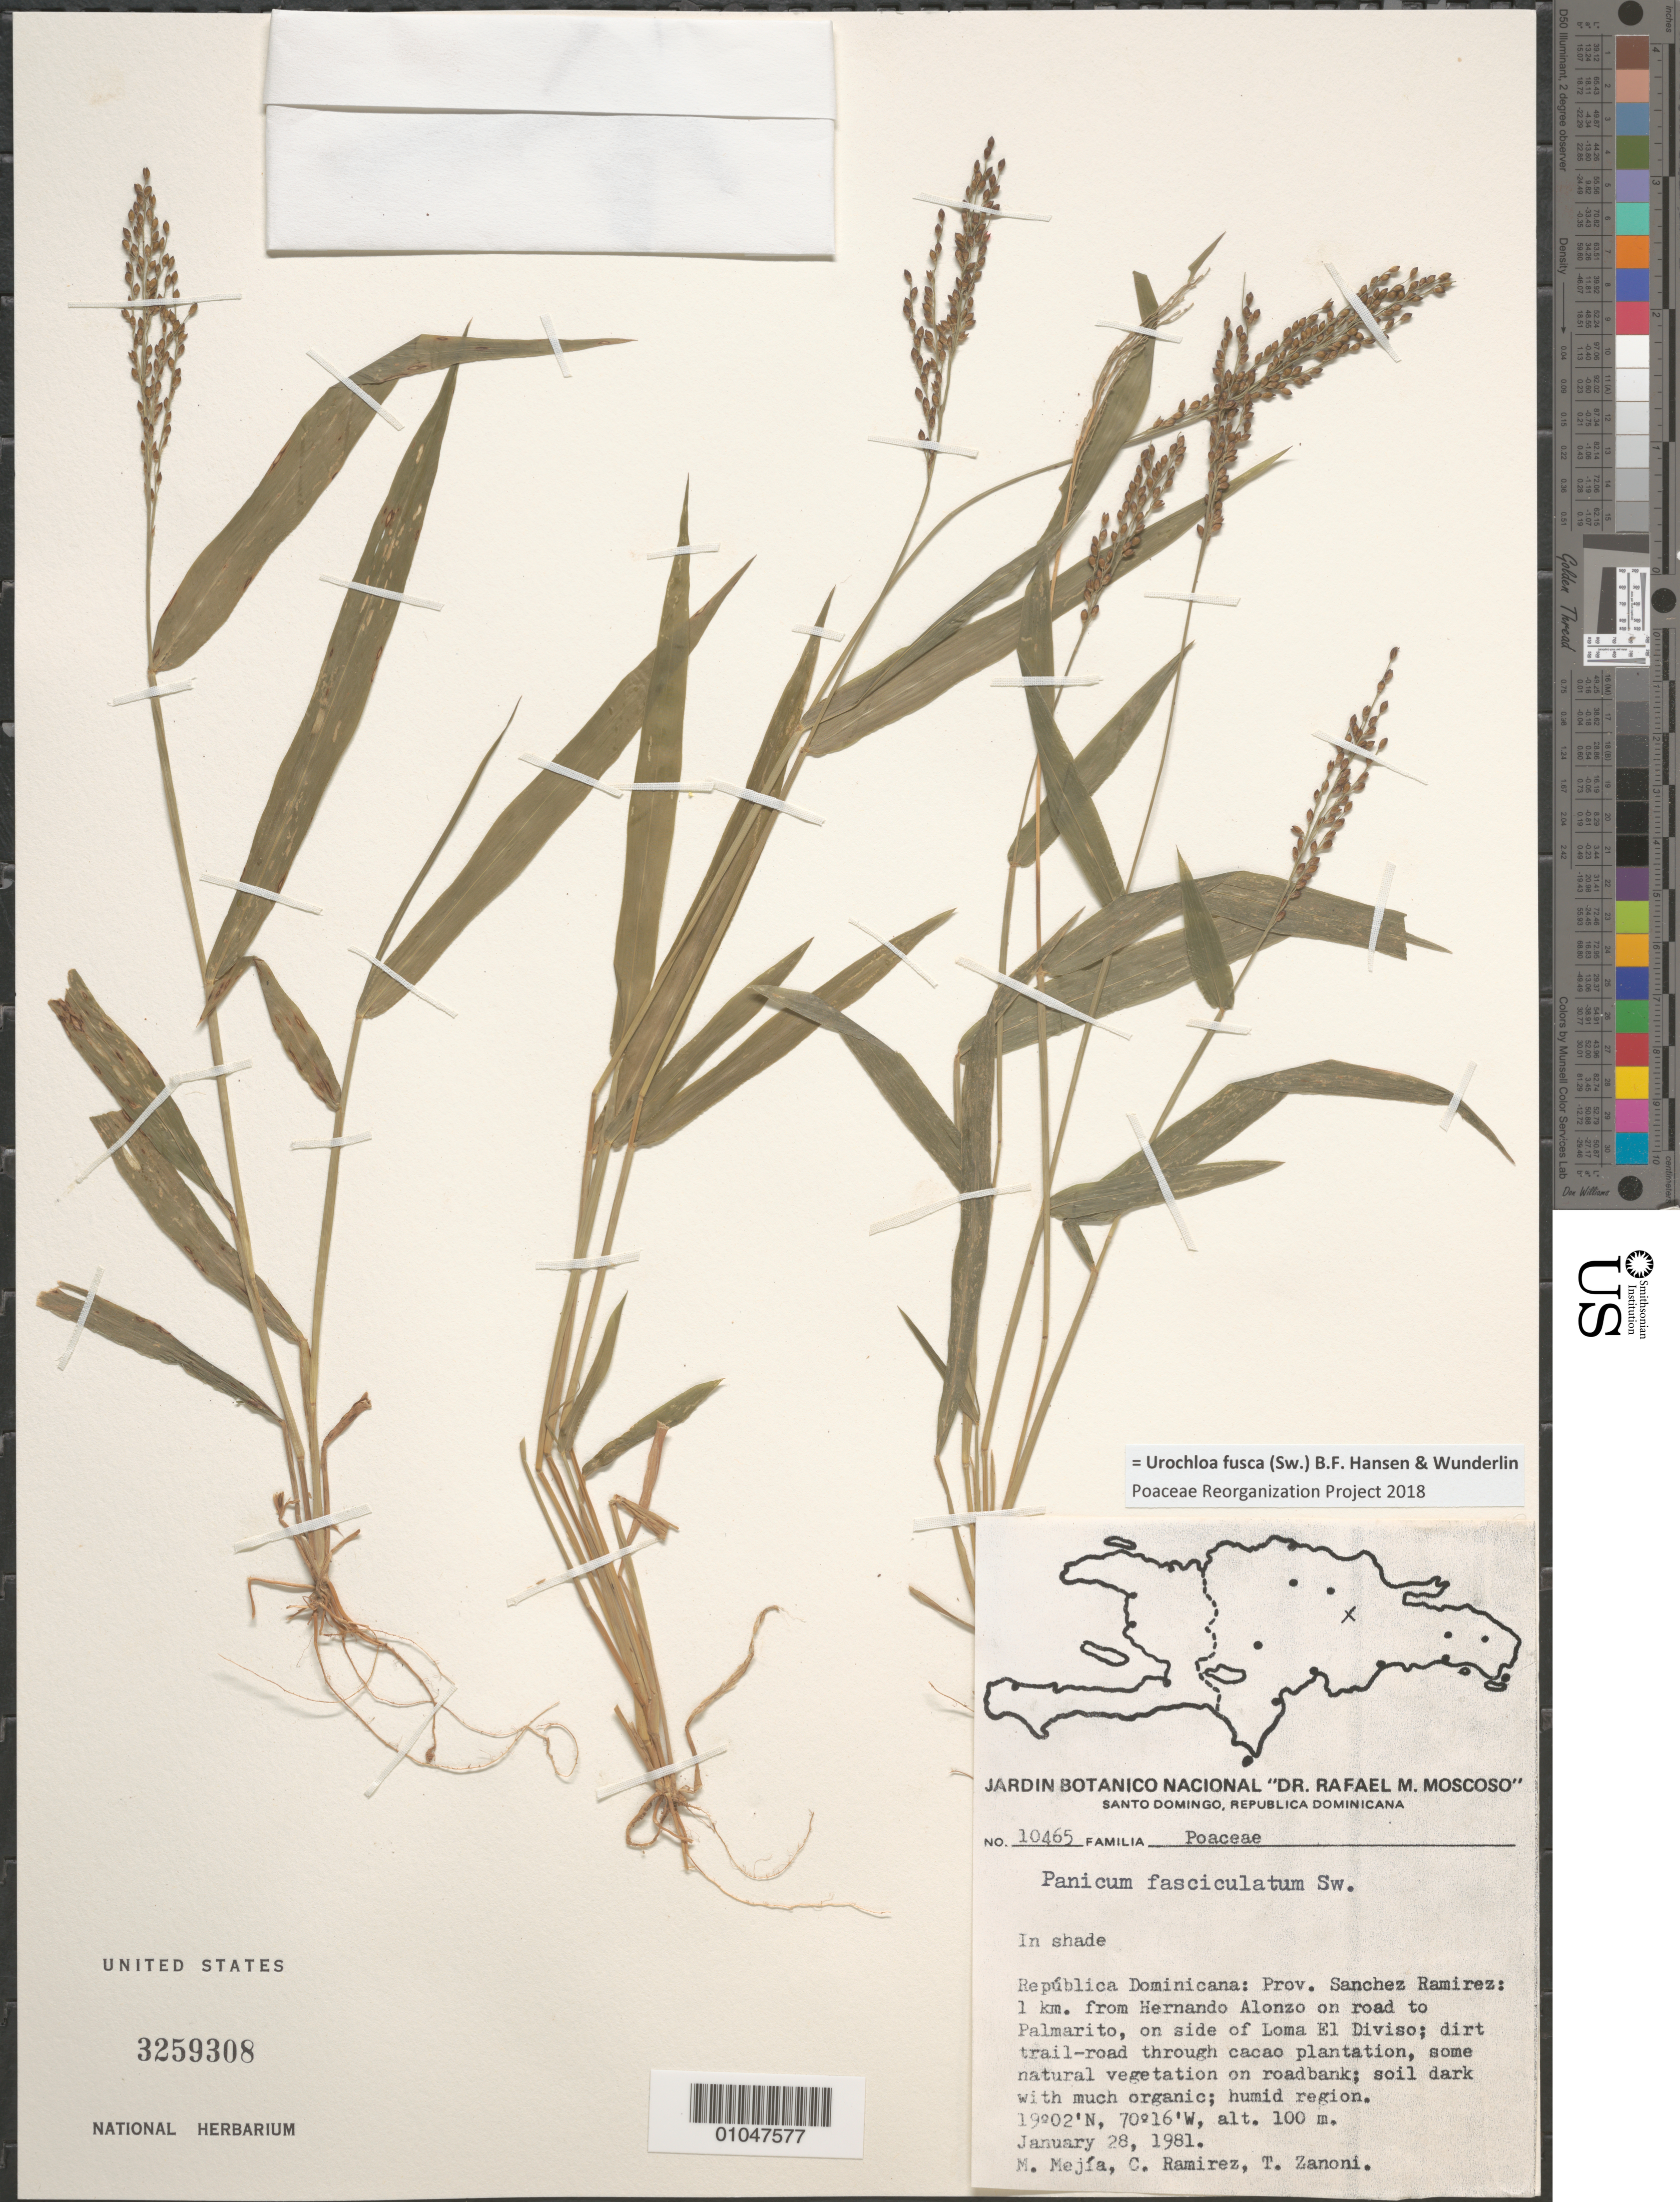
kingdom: Plantae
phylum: Tracheophyta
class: Liliopsida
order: Poales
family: Poaceae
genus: Panicum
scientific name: Panicum fasciculatum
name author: Sw.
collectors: M. Mejia, C. Ramirez & T. A. Zanoni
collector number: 10465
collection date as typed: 28 Jan 1981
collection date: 1981-01-28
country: Dominican Republic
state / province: Sánchez Ramírez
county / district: Cotui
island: Hispaniola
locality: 1 km from Hernando Alonzo on rd to Palmarito, on side of Loma el Diviso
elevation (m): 100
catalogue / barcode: US 3259308